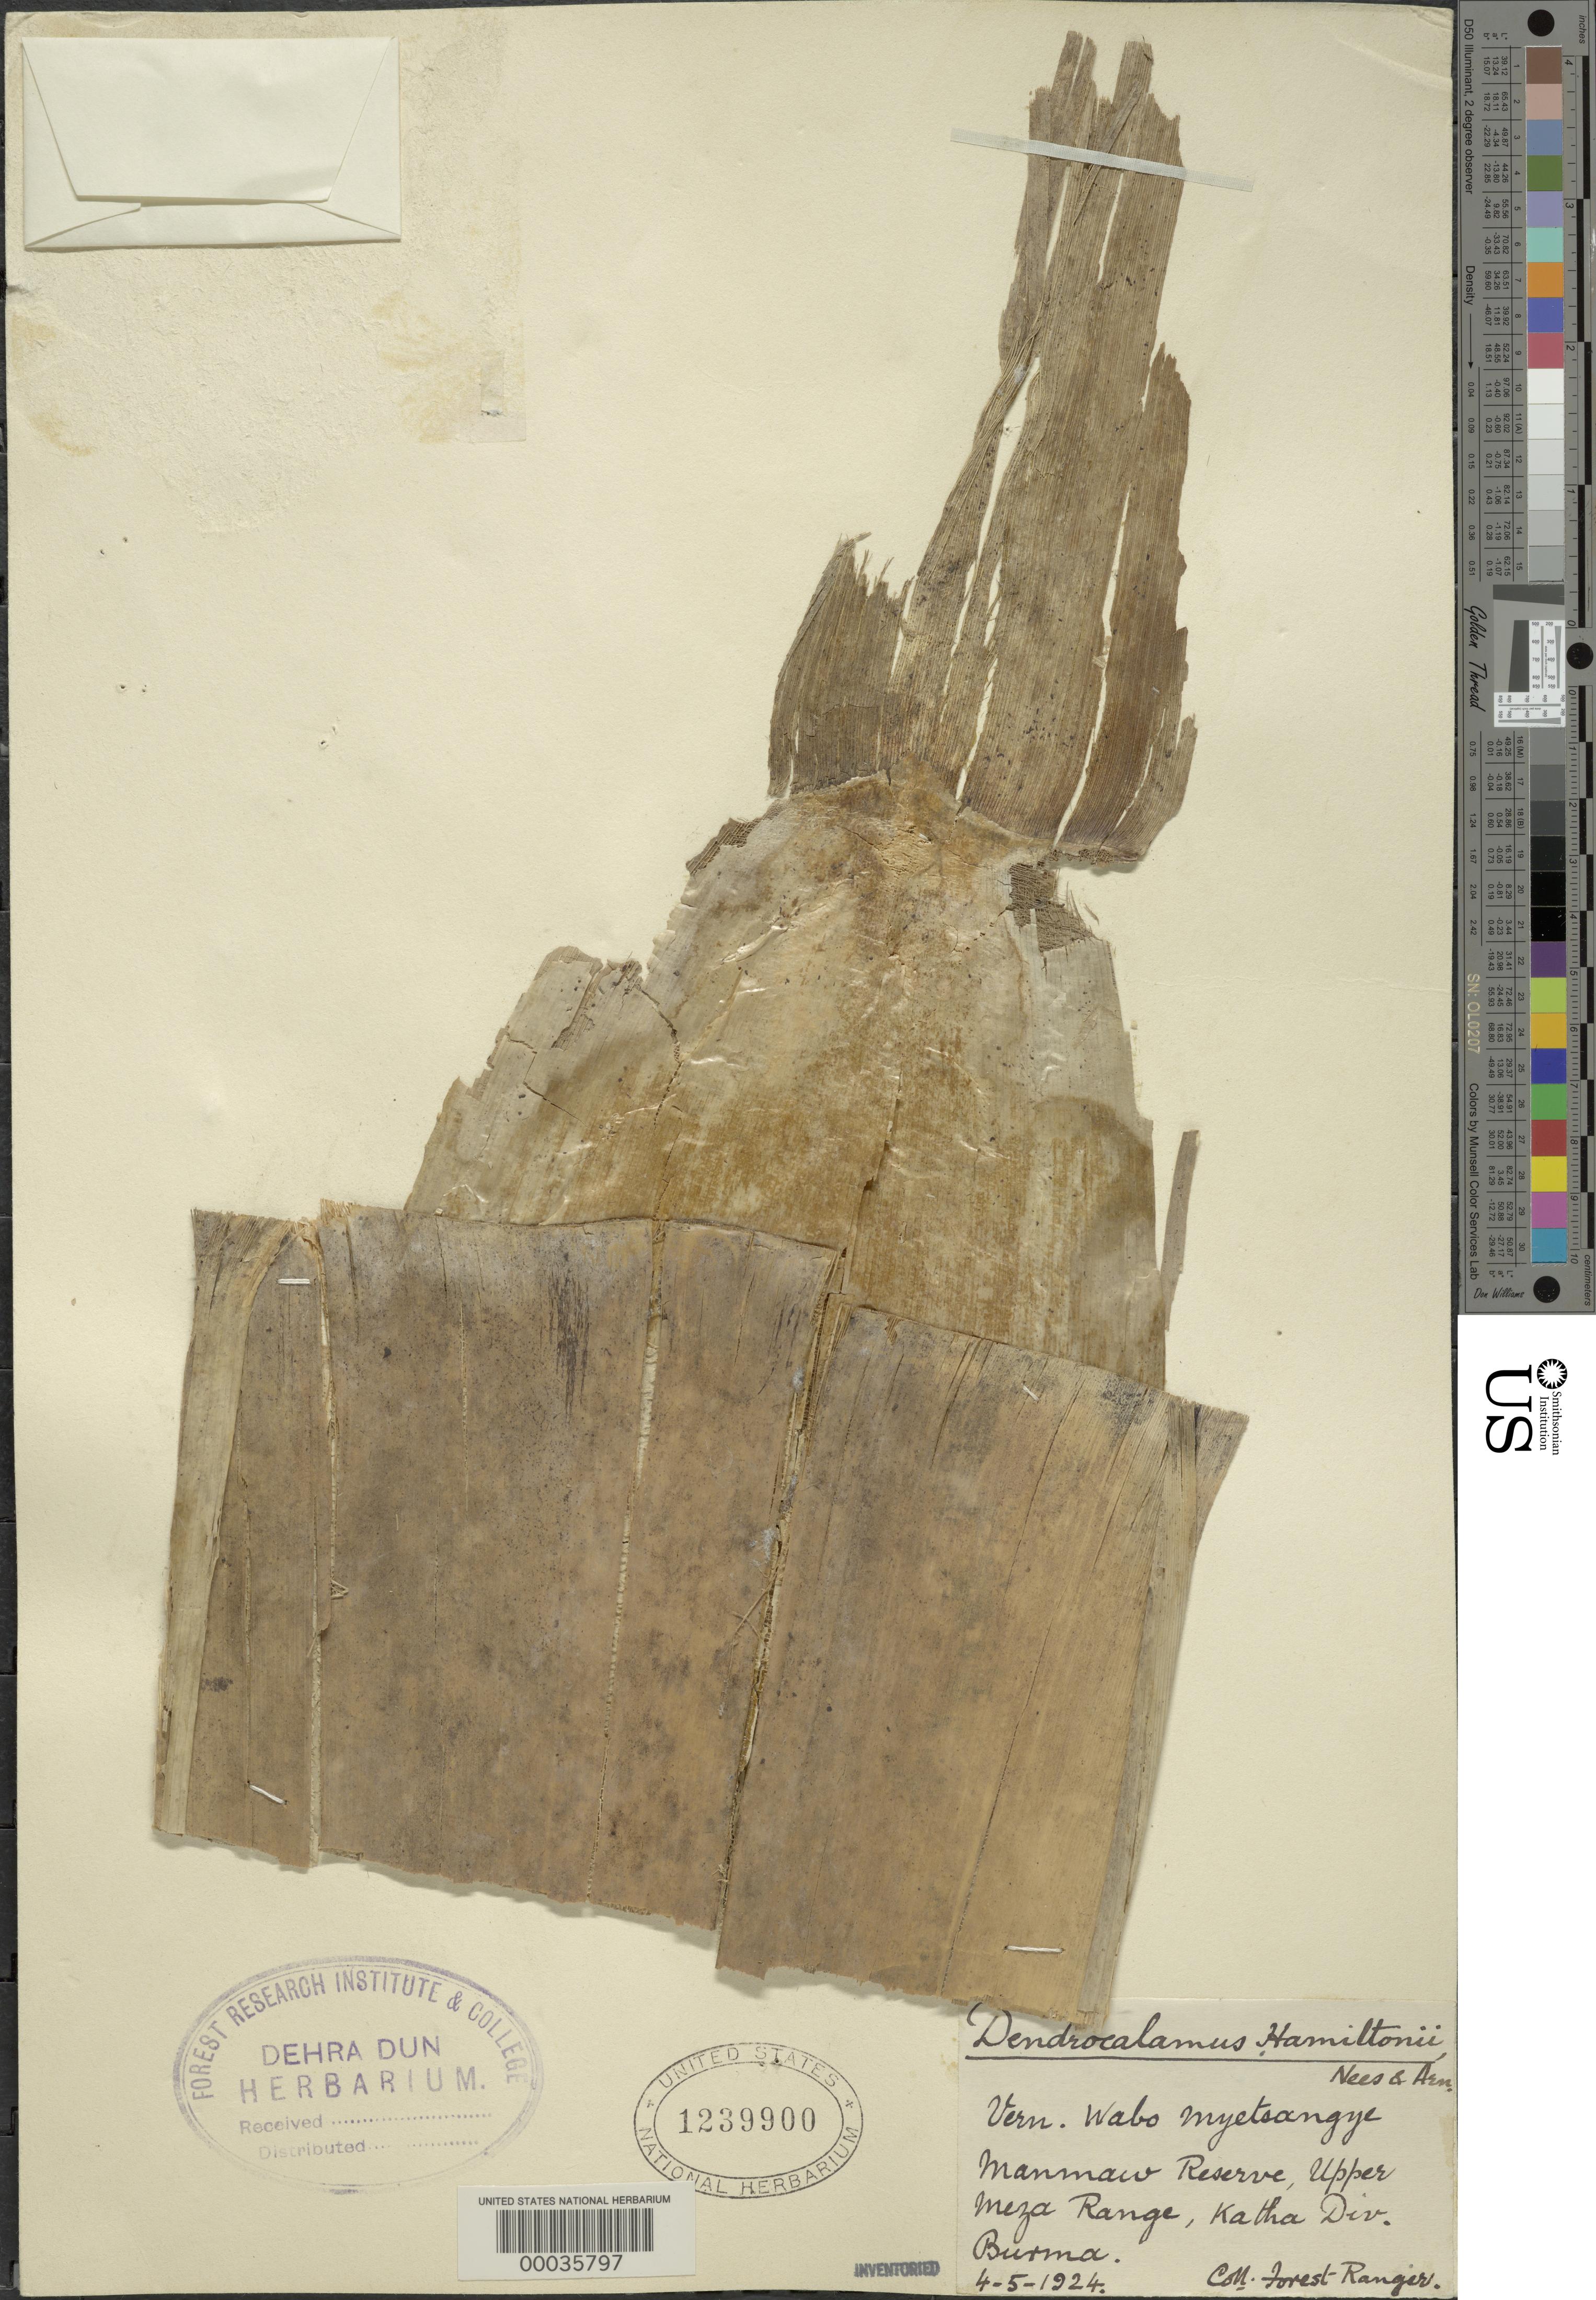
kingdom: Plantae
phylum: Tracheophyta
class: Liliopsida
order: Poales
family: Poaceae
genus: Dendrocalamus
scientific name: Dendrocalamus hamiltonii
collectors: M. Gywe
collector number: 1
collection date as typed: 04 May 1924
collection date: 1924-05-04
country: Myanmar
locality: Katha, Myetsangye Manmaw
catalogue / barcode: US 1239900